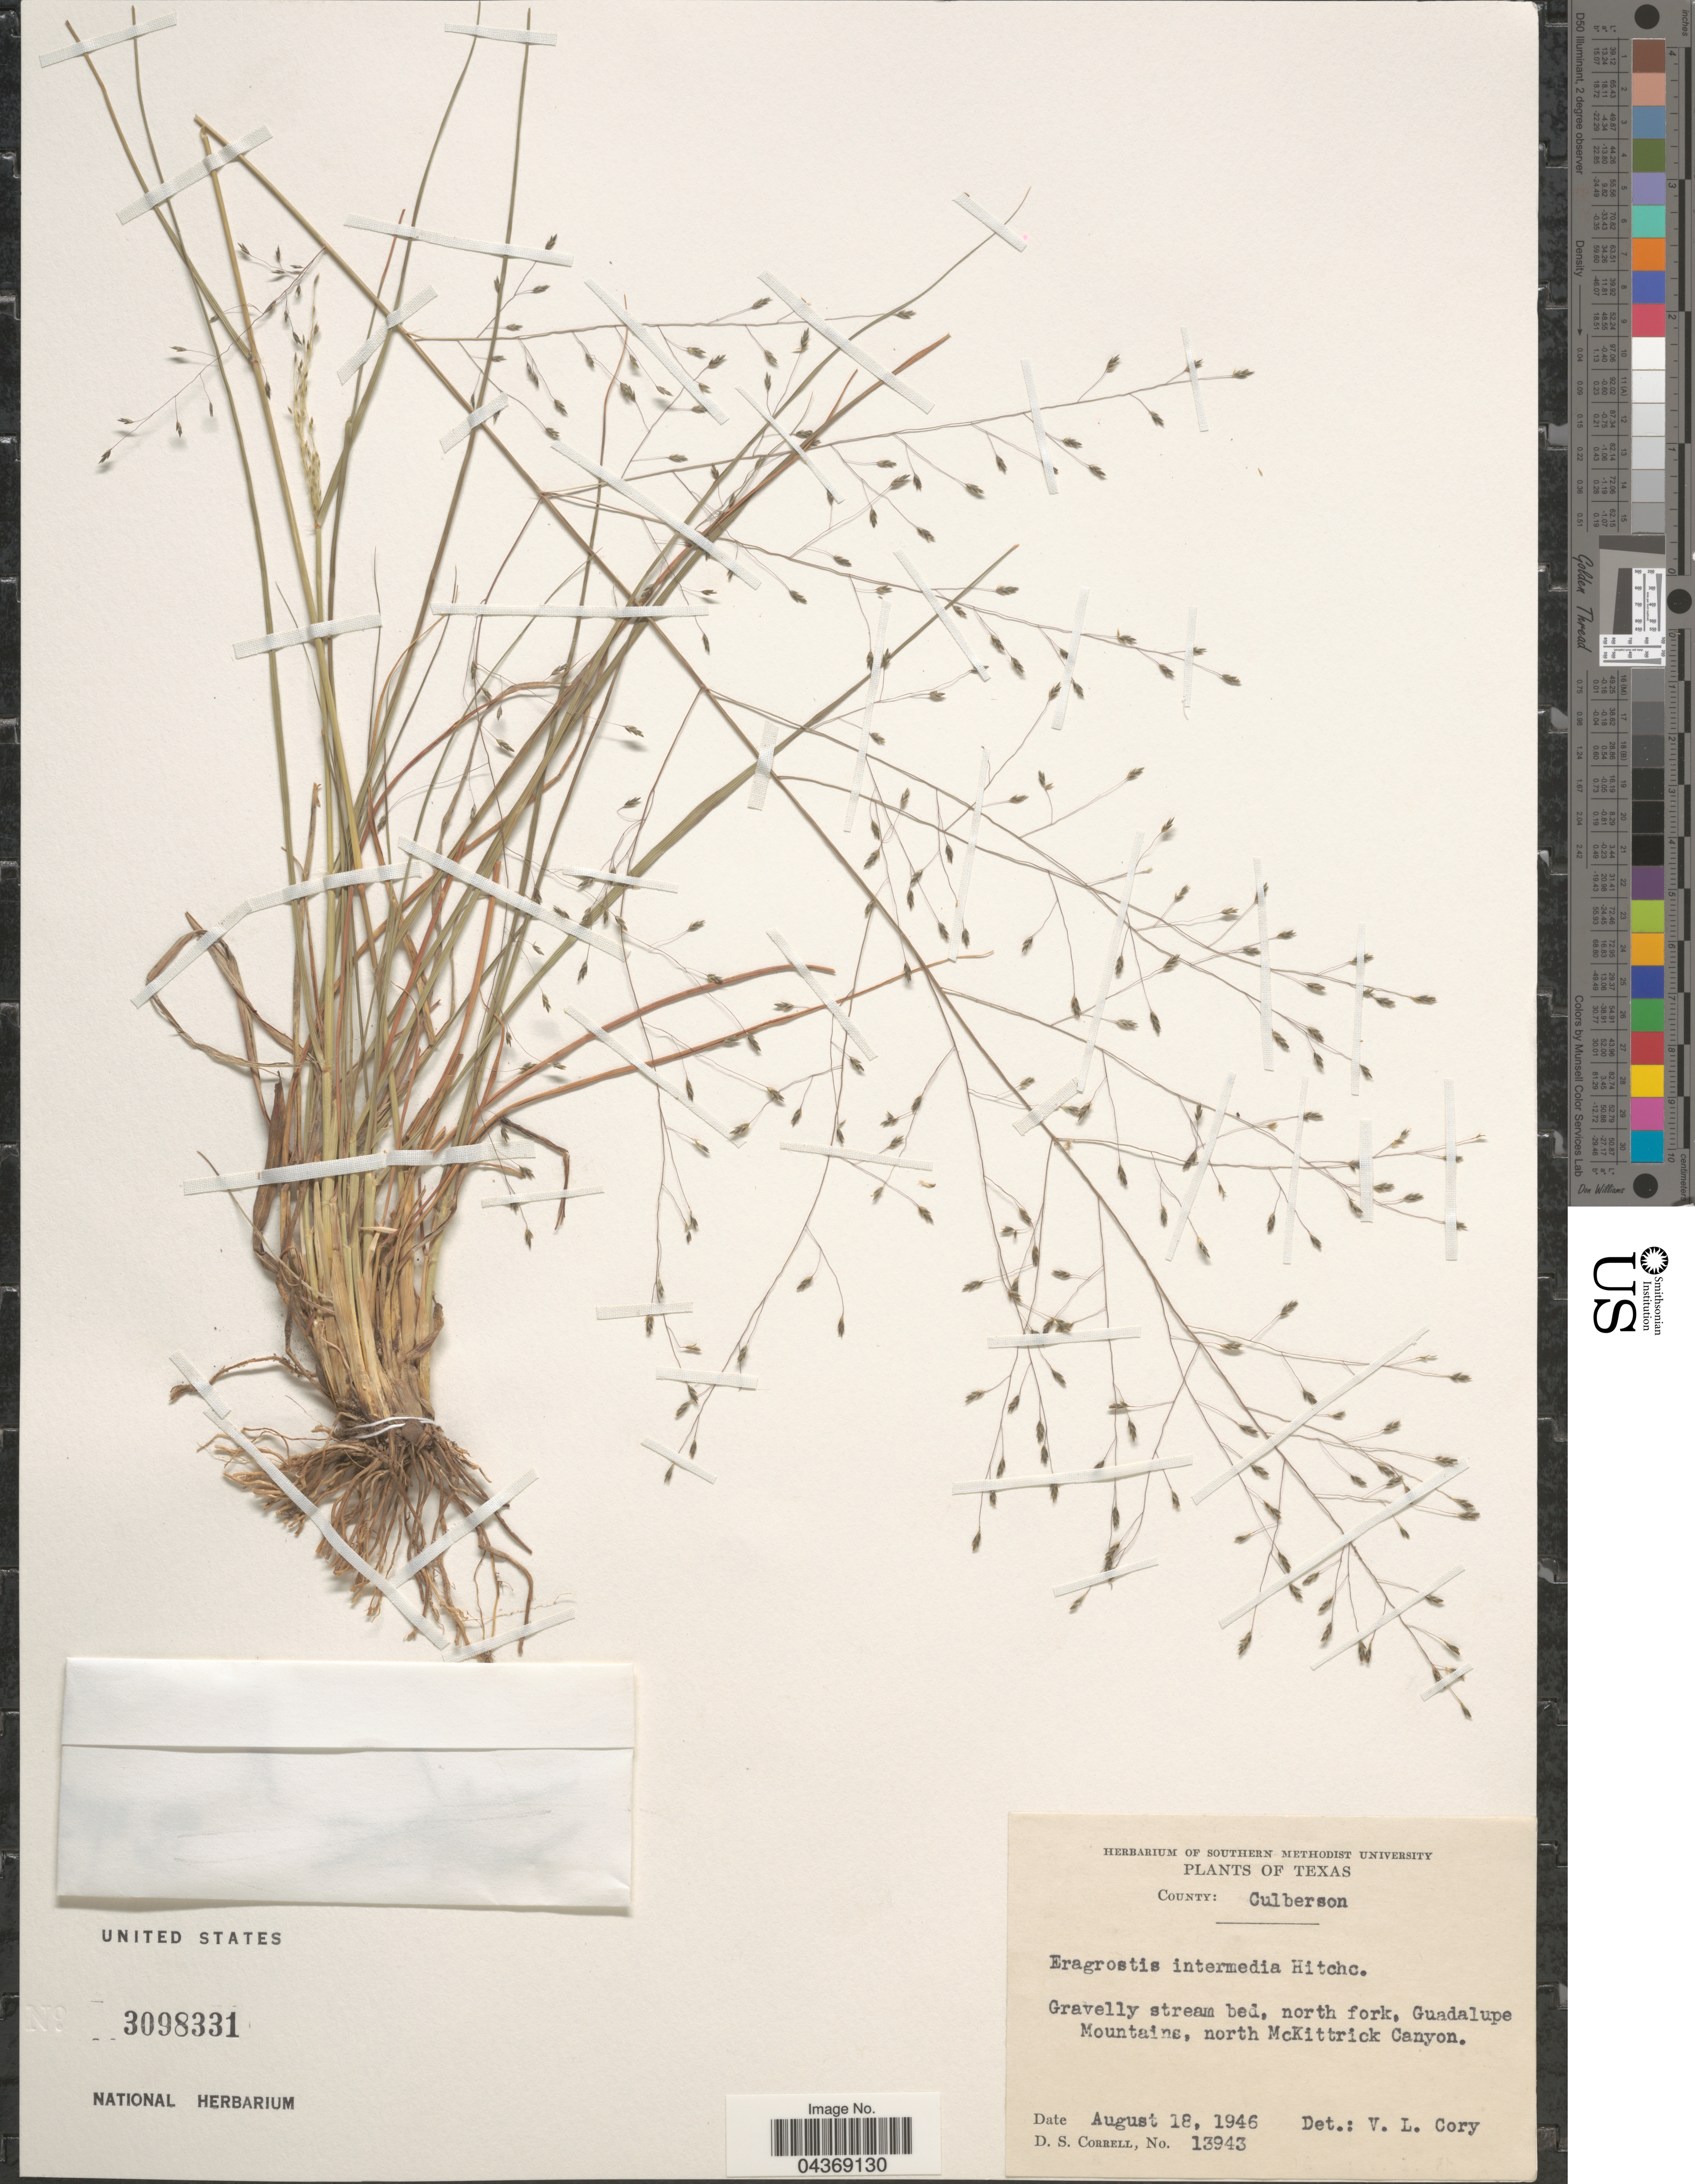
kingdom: Plantae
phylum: Tracheophyta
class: Liliopsida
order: Poales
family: Poaceae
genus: Eragrostis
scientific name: Eragrostis intermedia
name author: Hitchc.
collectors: D. S. Correll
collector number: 13943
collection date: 1946-08-18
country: United States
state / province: Texas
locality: County: Culberson. Gravelly stream bed, north fork, Guadalupe Mountains, north McKittrick Canyon.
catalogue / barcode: US 3098331